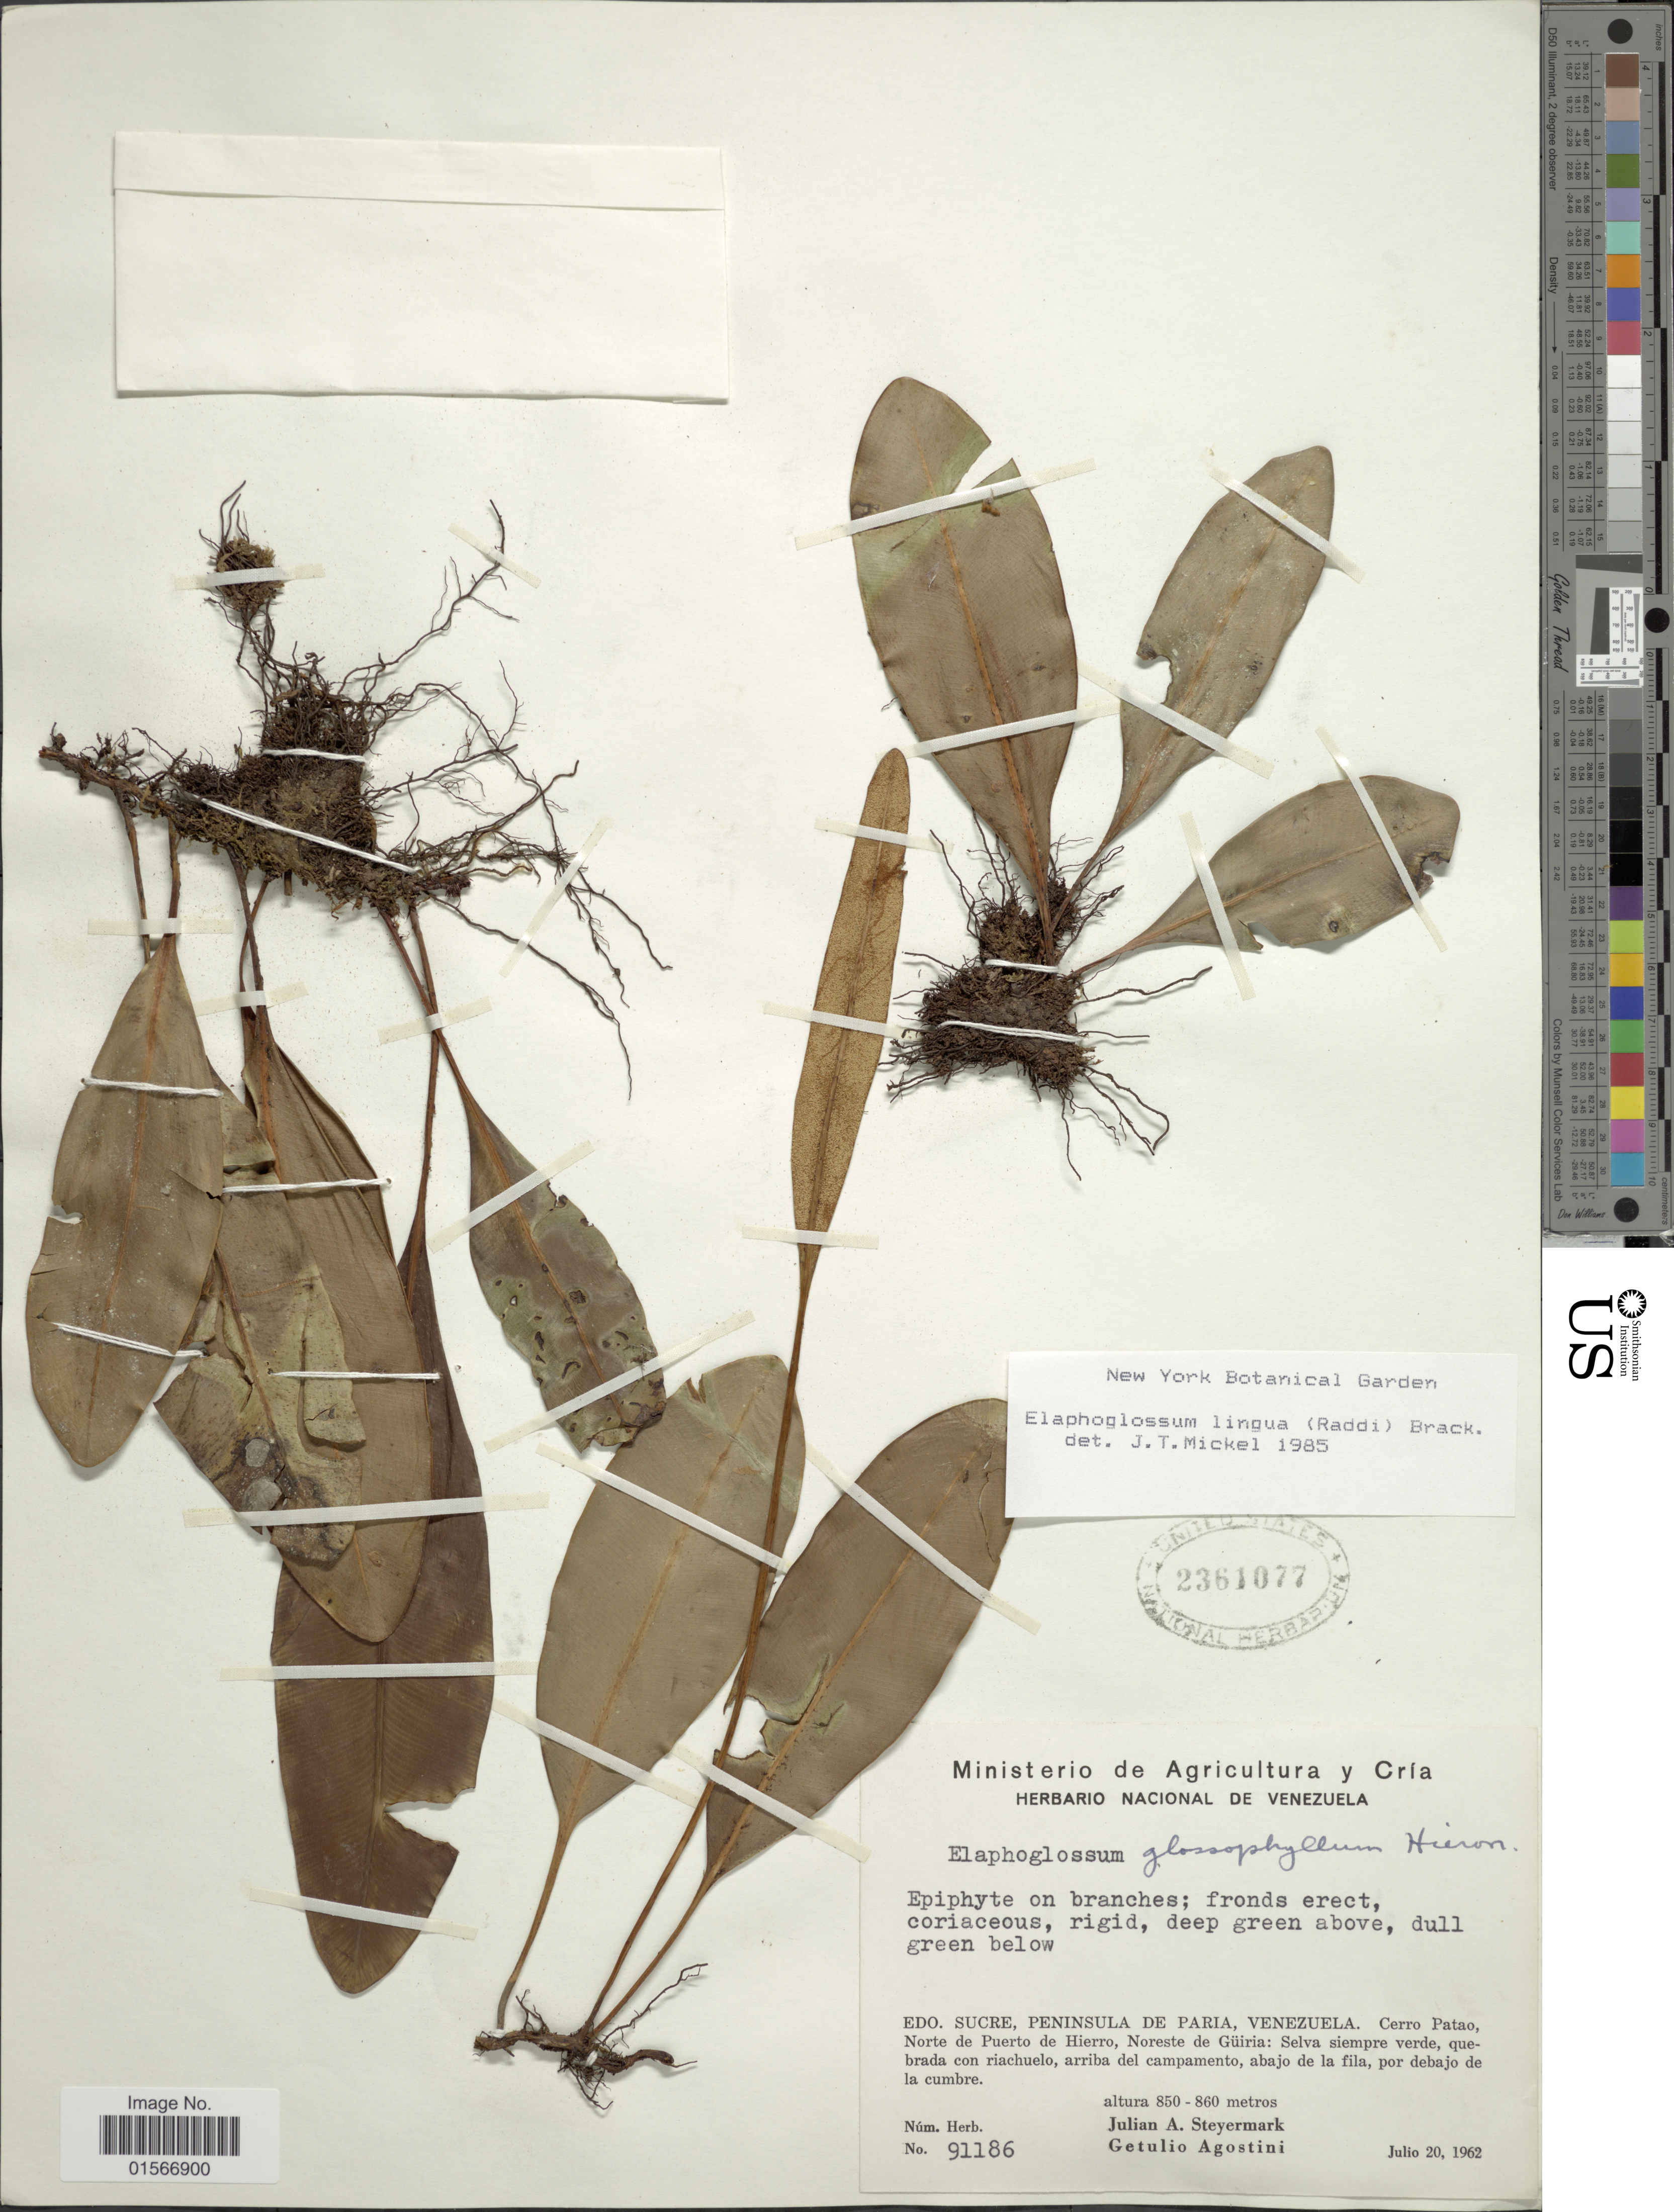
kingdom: Plantae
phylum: Tracheophyta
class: Polypodiopsida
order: Polypodiales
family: Dryopteridaceae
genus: Elaphoglossum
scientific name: Elaphoglossum lingua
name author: (C. Presl) Brack.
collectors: J. Steyermark & G. Agostini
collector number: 91186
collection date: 1962-07-20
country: Venezuela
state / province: Sucre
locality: Peninsula de Paria. Cerro Patao, Norte de Puerto de Hierro, Noreste de Güria: Selva siempre verde, quebrada con riachuelo, arriba del campamento, abajo de la fila, por debajo de la cumbre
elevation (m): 850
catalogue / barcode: US 2361077